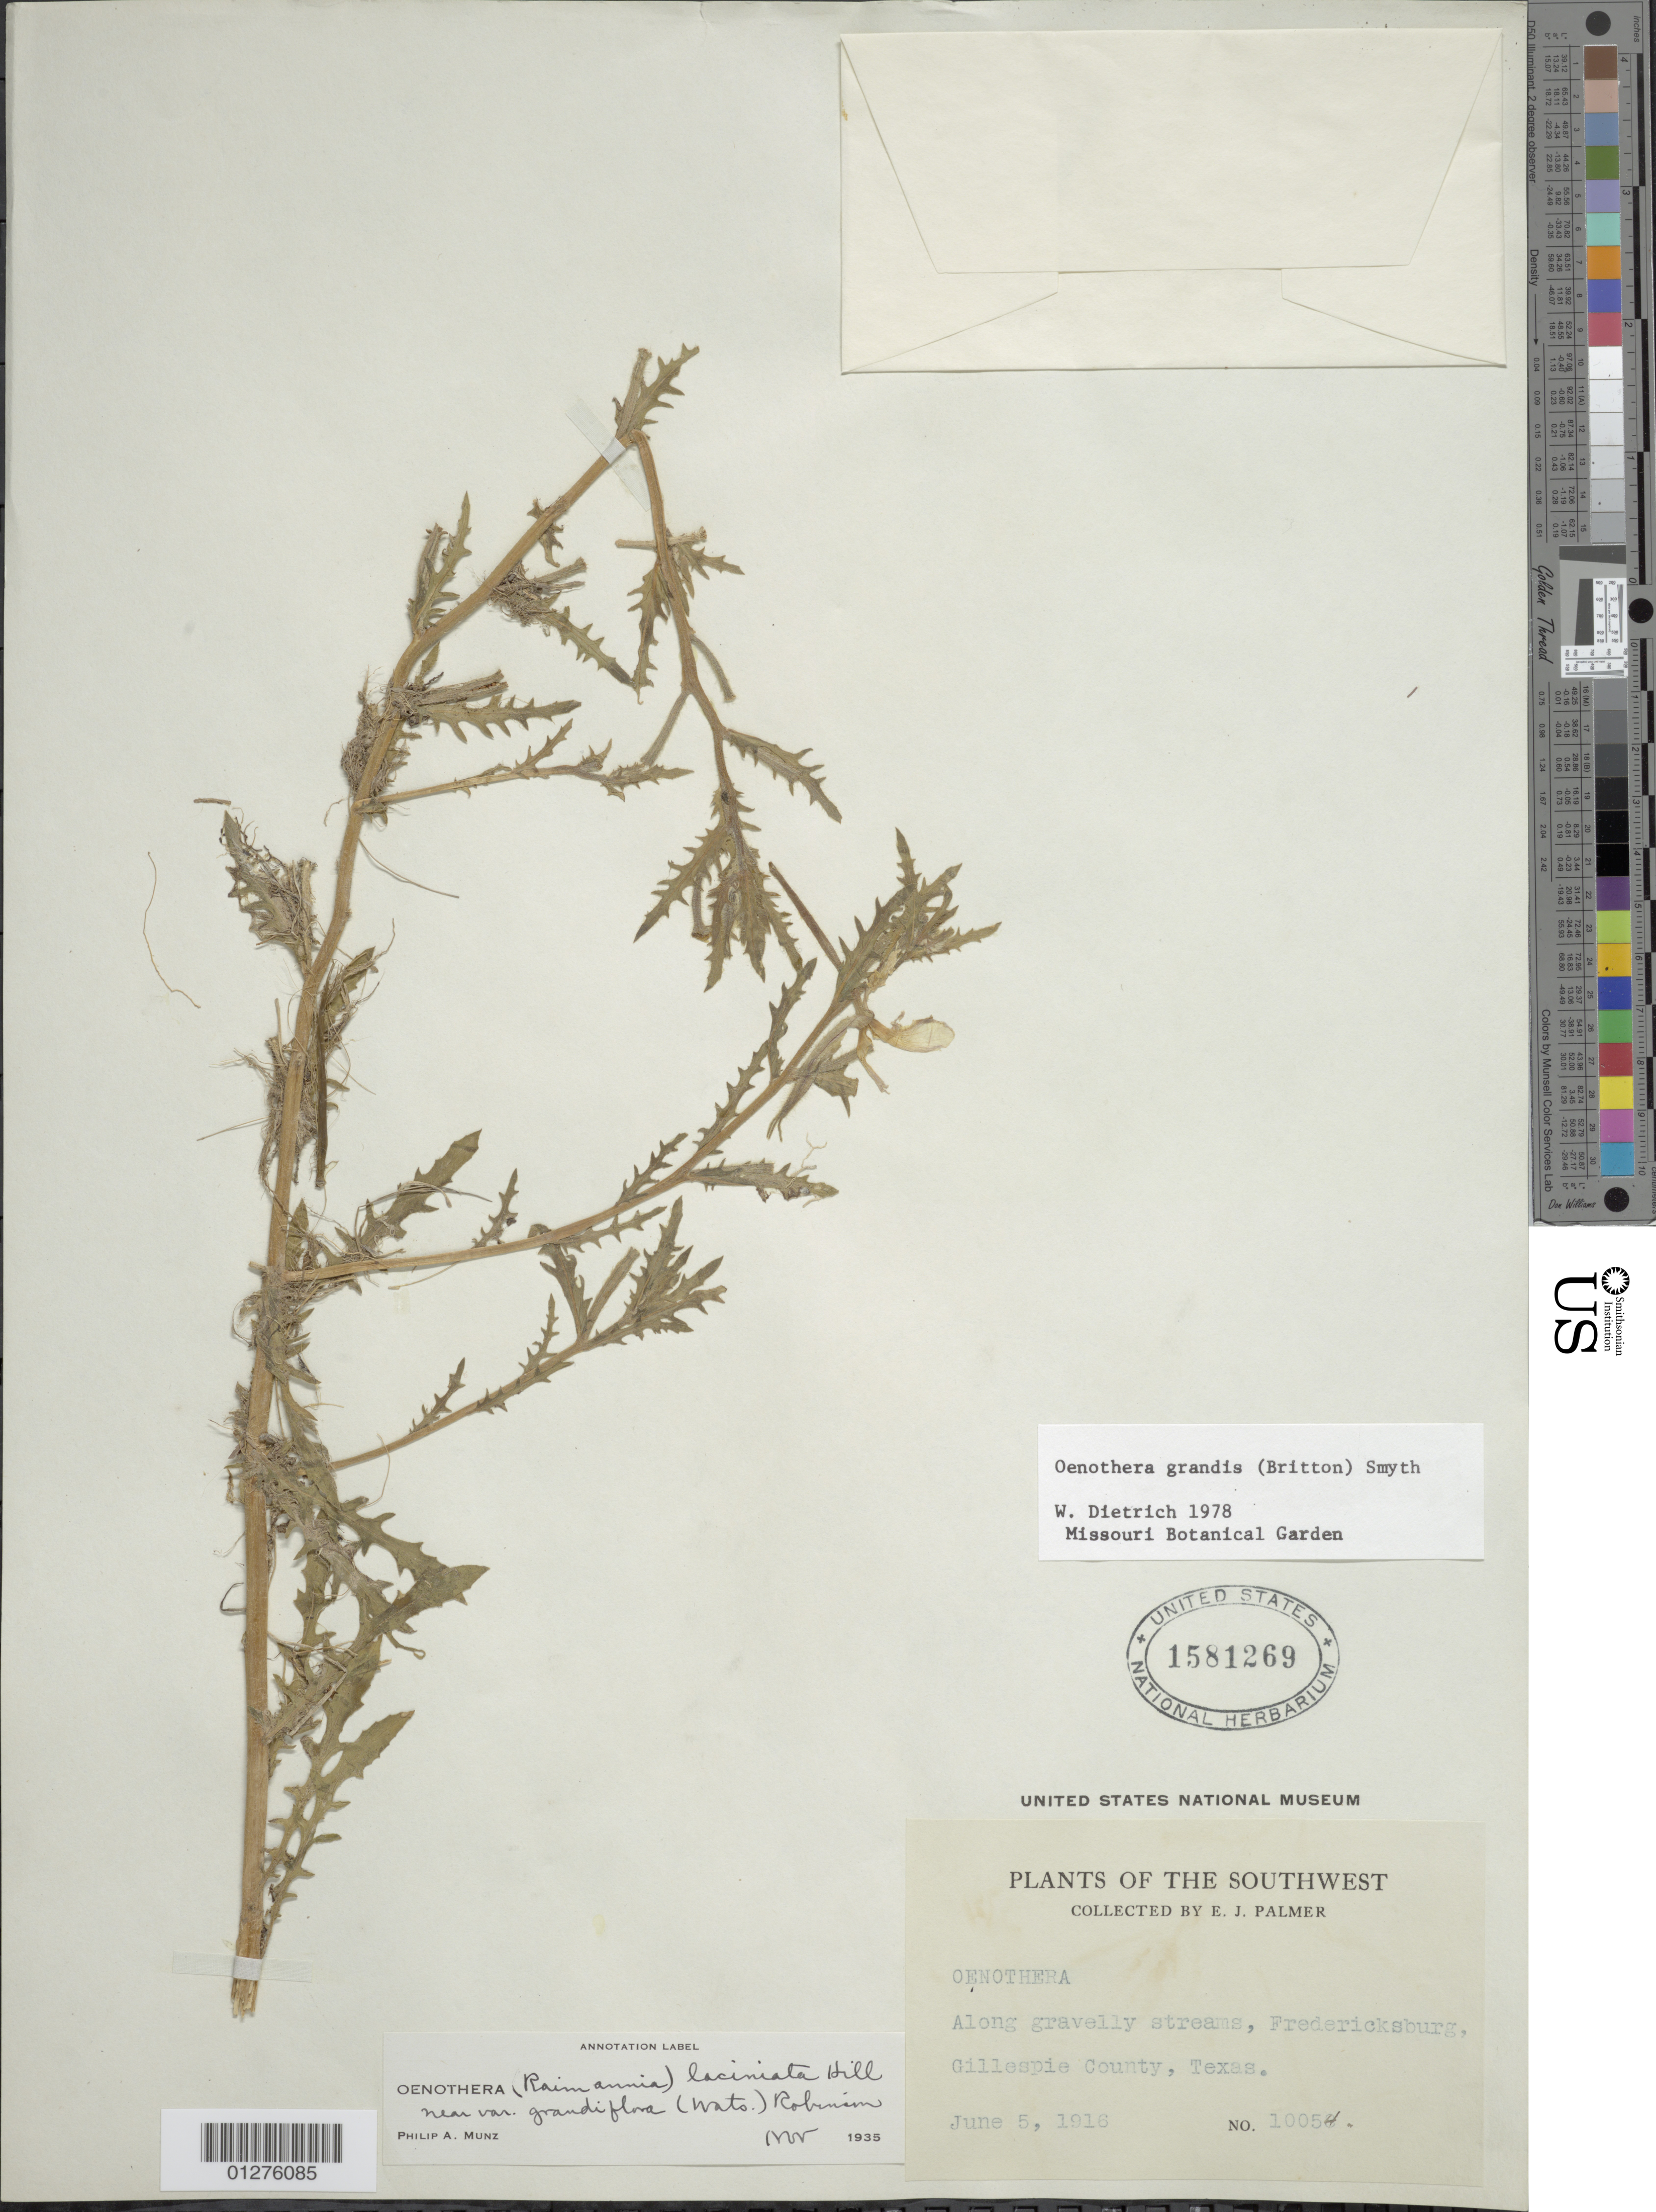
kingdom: Plantae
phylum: Tracheophyta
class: Magnoliopsida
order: Myrtales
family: Onagraceae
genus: Oenothera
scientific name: Oenothera grandis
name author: (Britton) Smyth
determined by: Dietrich, W.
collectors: E. J. Palmer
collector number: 1005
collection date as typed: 5 Jun 1916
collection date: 1916-06-05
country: United States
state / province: Texas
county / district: Gillespie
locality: Fredericksburg.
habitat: Along gravelly streams.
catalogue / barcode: US 1581269